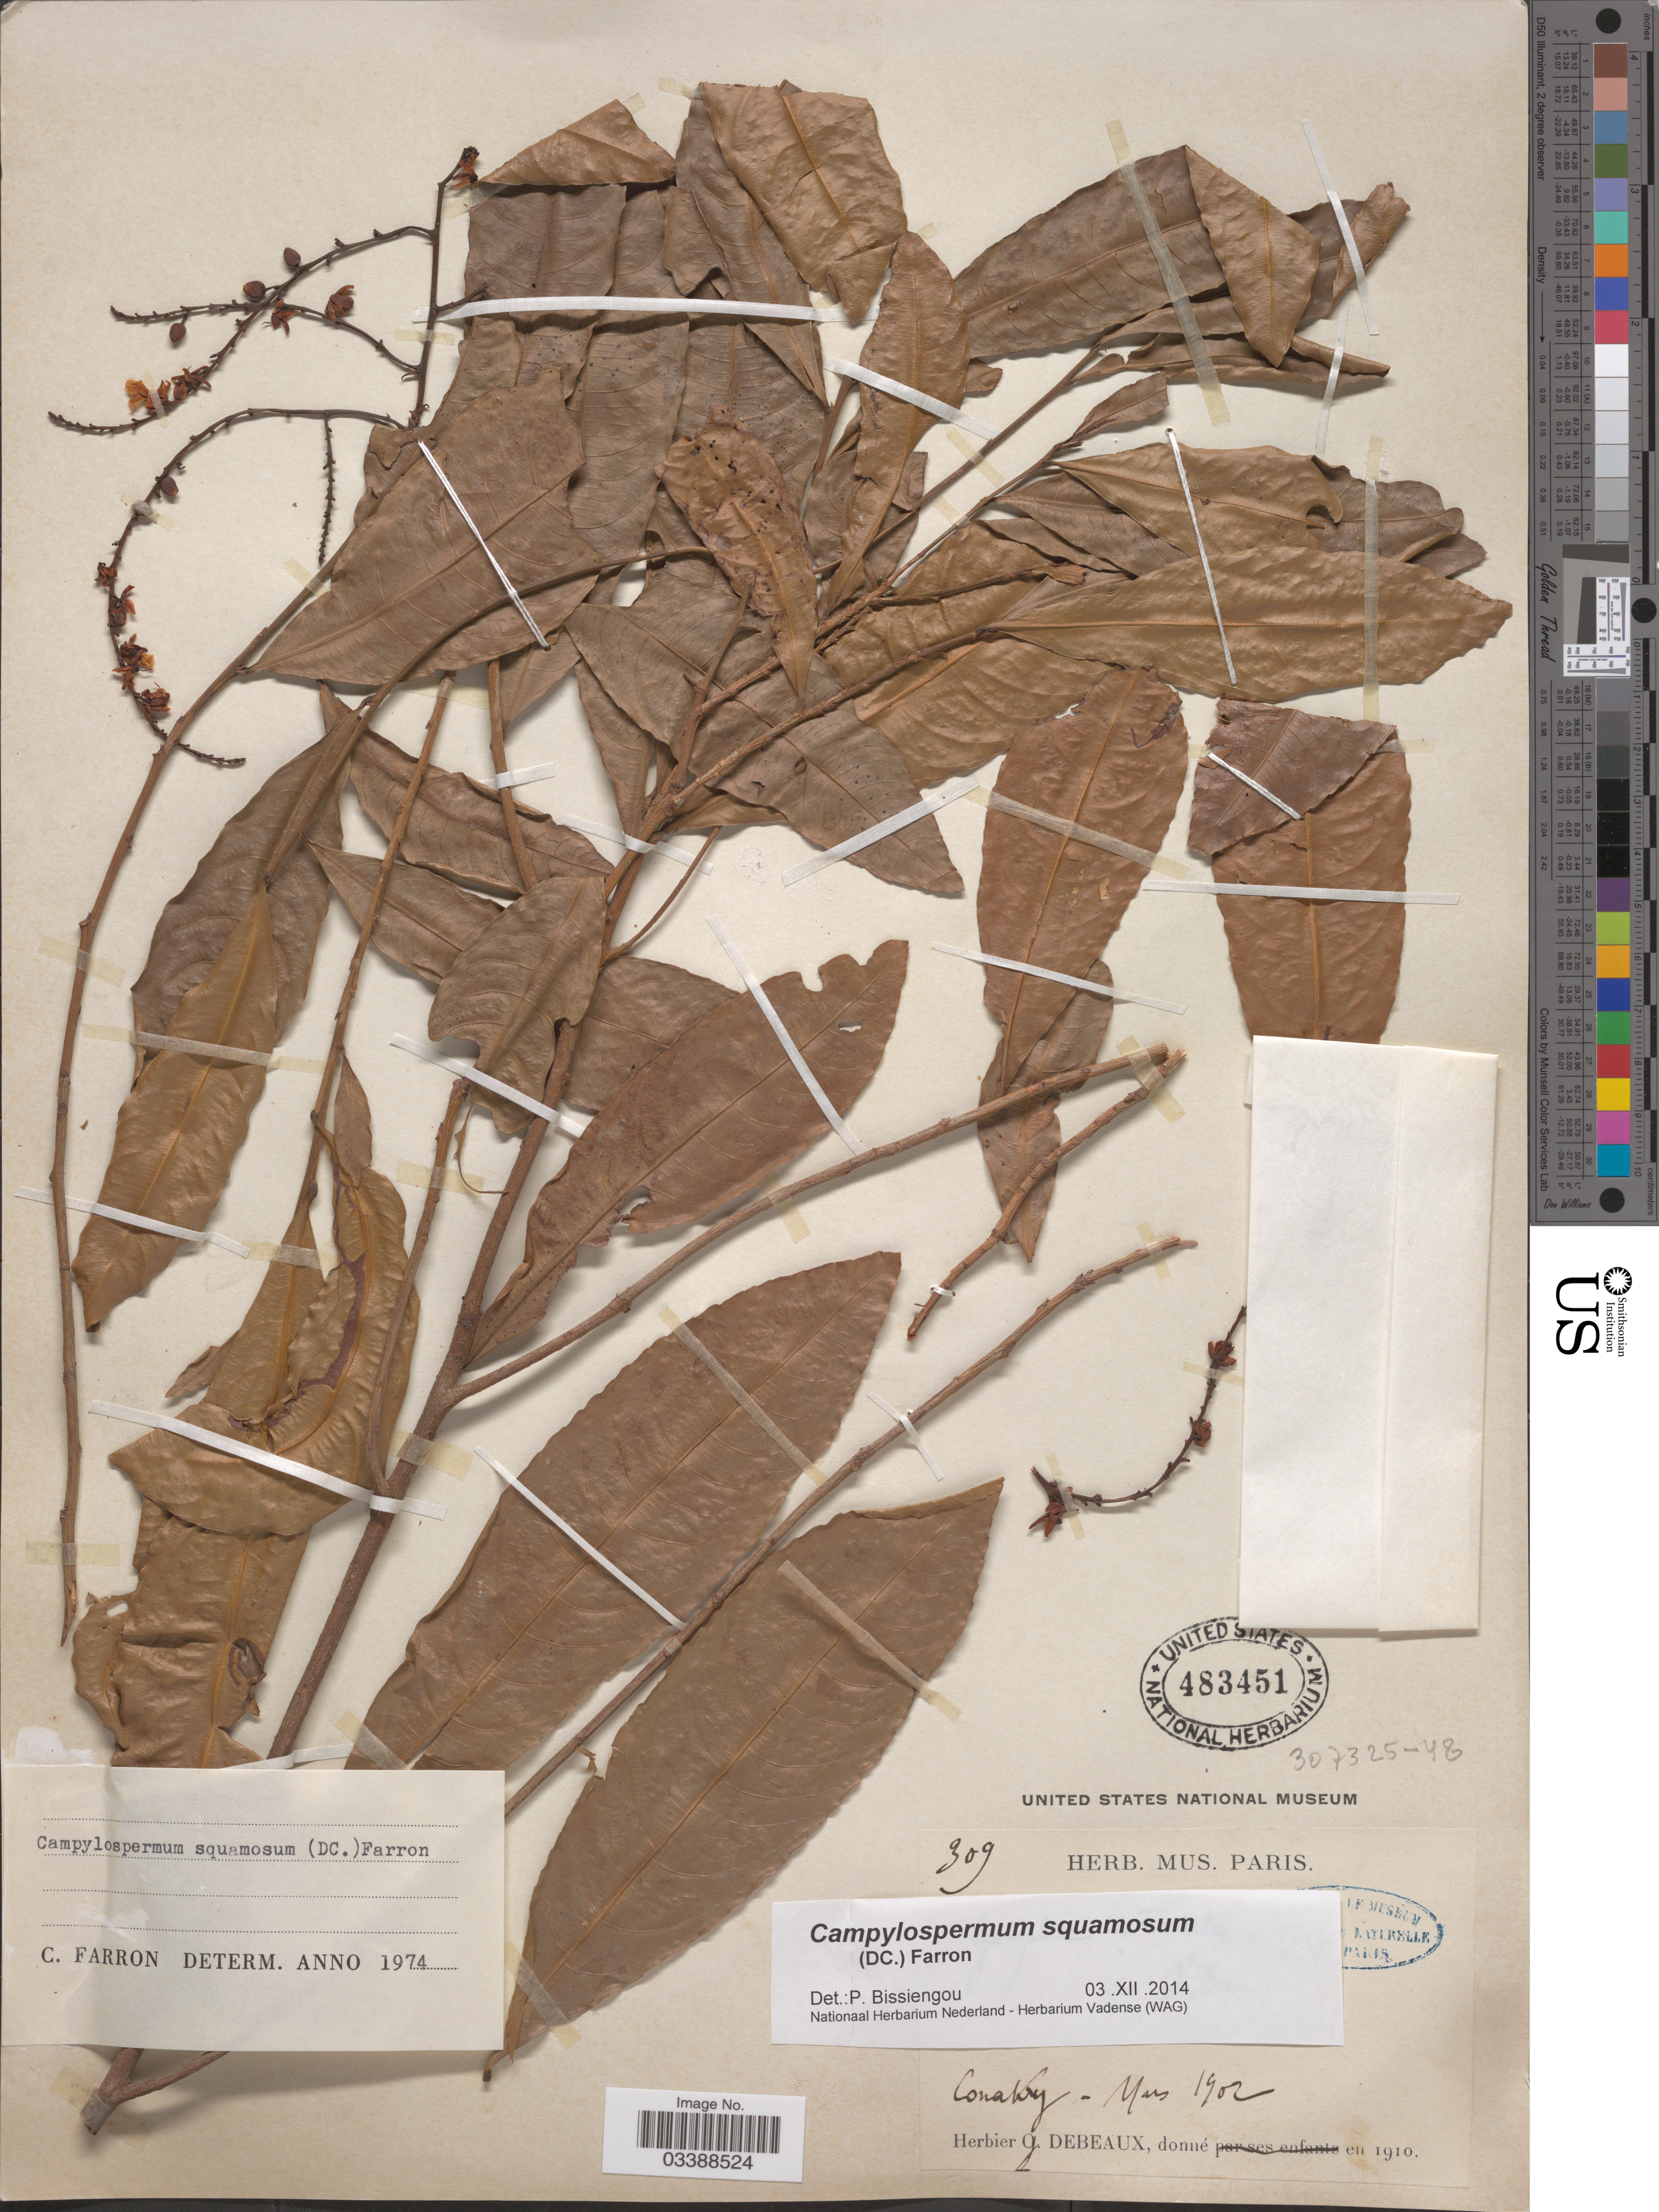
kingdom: Plantae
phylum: Tracheophyta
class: Magnoliopsida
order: Malpighiales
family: Ochnaceae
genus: Campylospermum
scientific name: Campylospermum squamosum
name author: (DC.) Farron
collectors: Ex herb. G. Debeaux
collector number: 309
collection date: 1902-03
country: Guinea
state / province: Conakry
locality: Conakry.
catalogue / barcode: US 483451